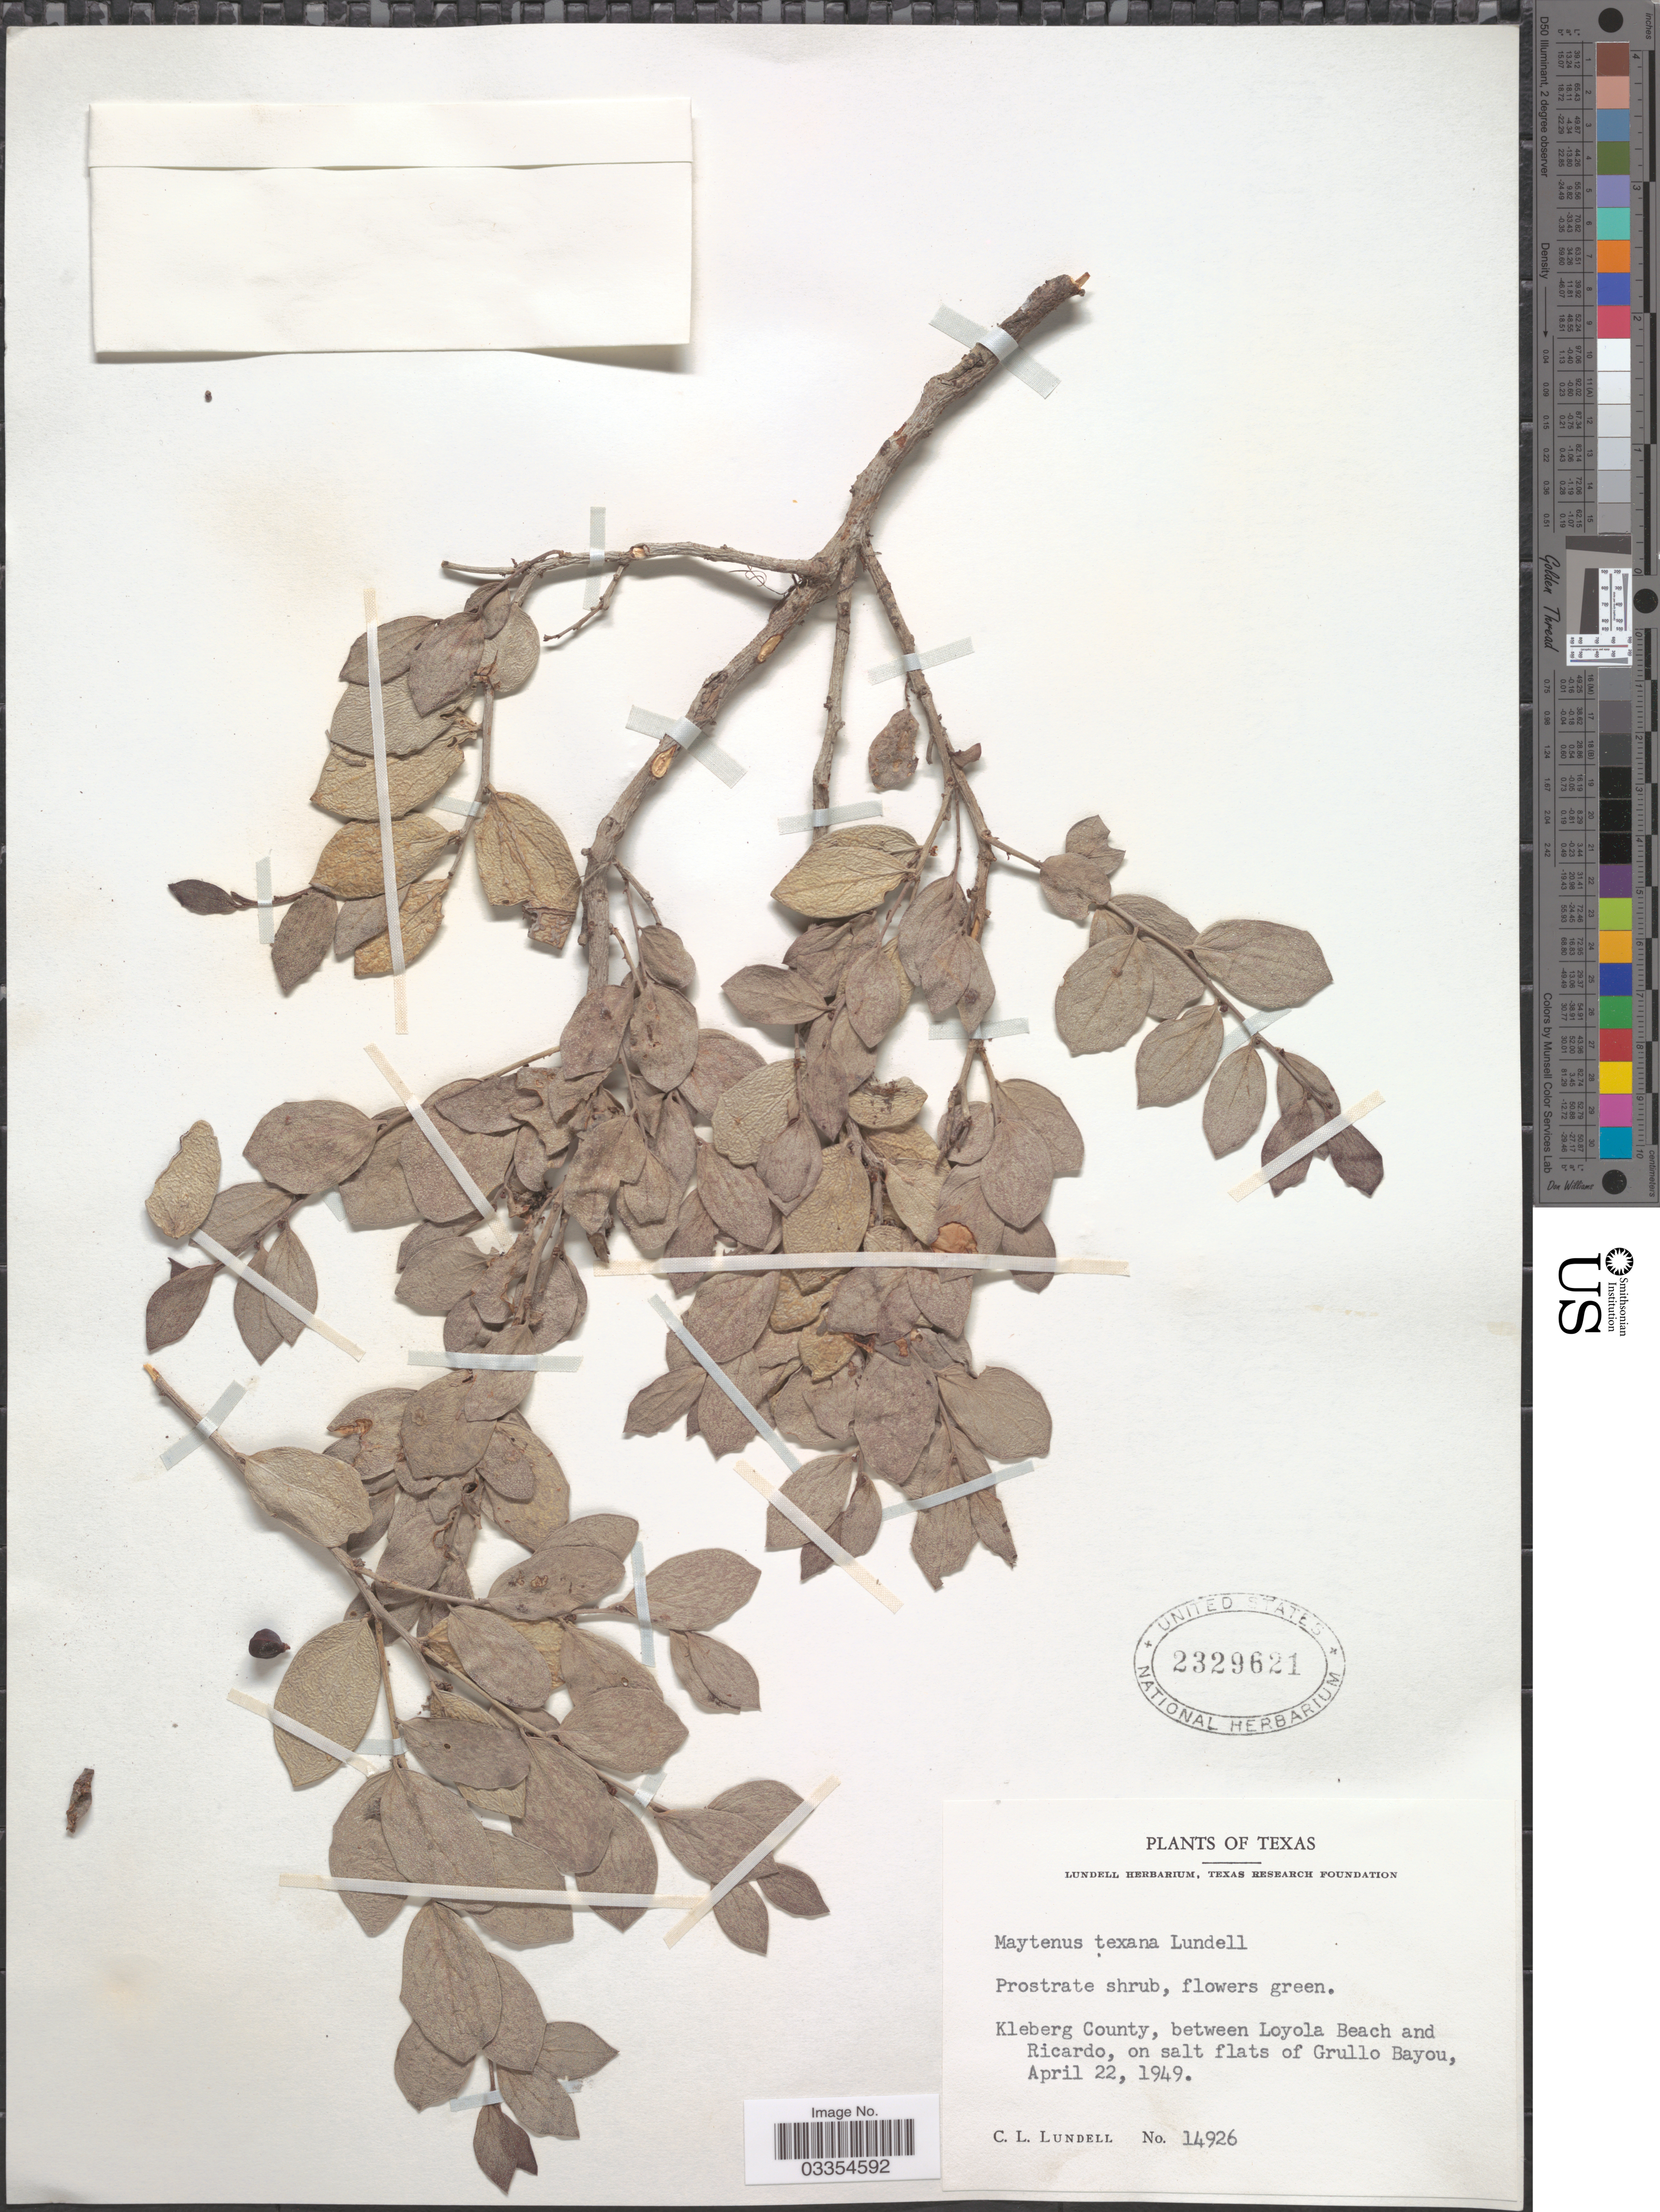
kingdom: Plantae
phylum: Tracheophyta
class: Magnoliopsida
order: Celastrales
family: Celastraceae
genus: Tricerma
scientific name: Tricerma texanum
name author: (Lundell) Lundell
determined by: Strong, Mark T., (BOT), Smithsonian Institution - National Museum of Natural History (UNITED STATES)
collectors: C. L. Lundell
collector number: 14926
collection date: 1949-04-22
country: United States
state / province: Texas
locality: Kleberg County, between Loyola Beach and Ricardo, on salt flats on Grullo Bayou.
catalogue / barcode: US 2329621